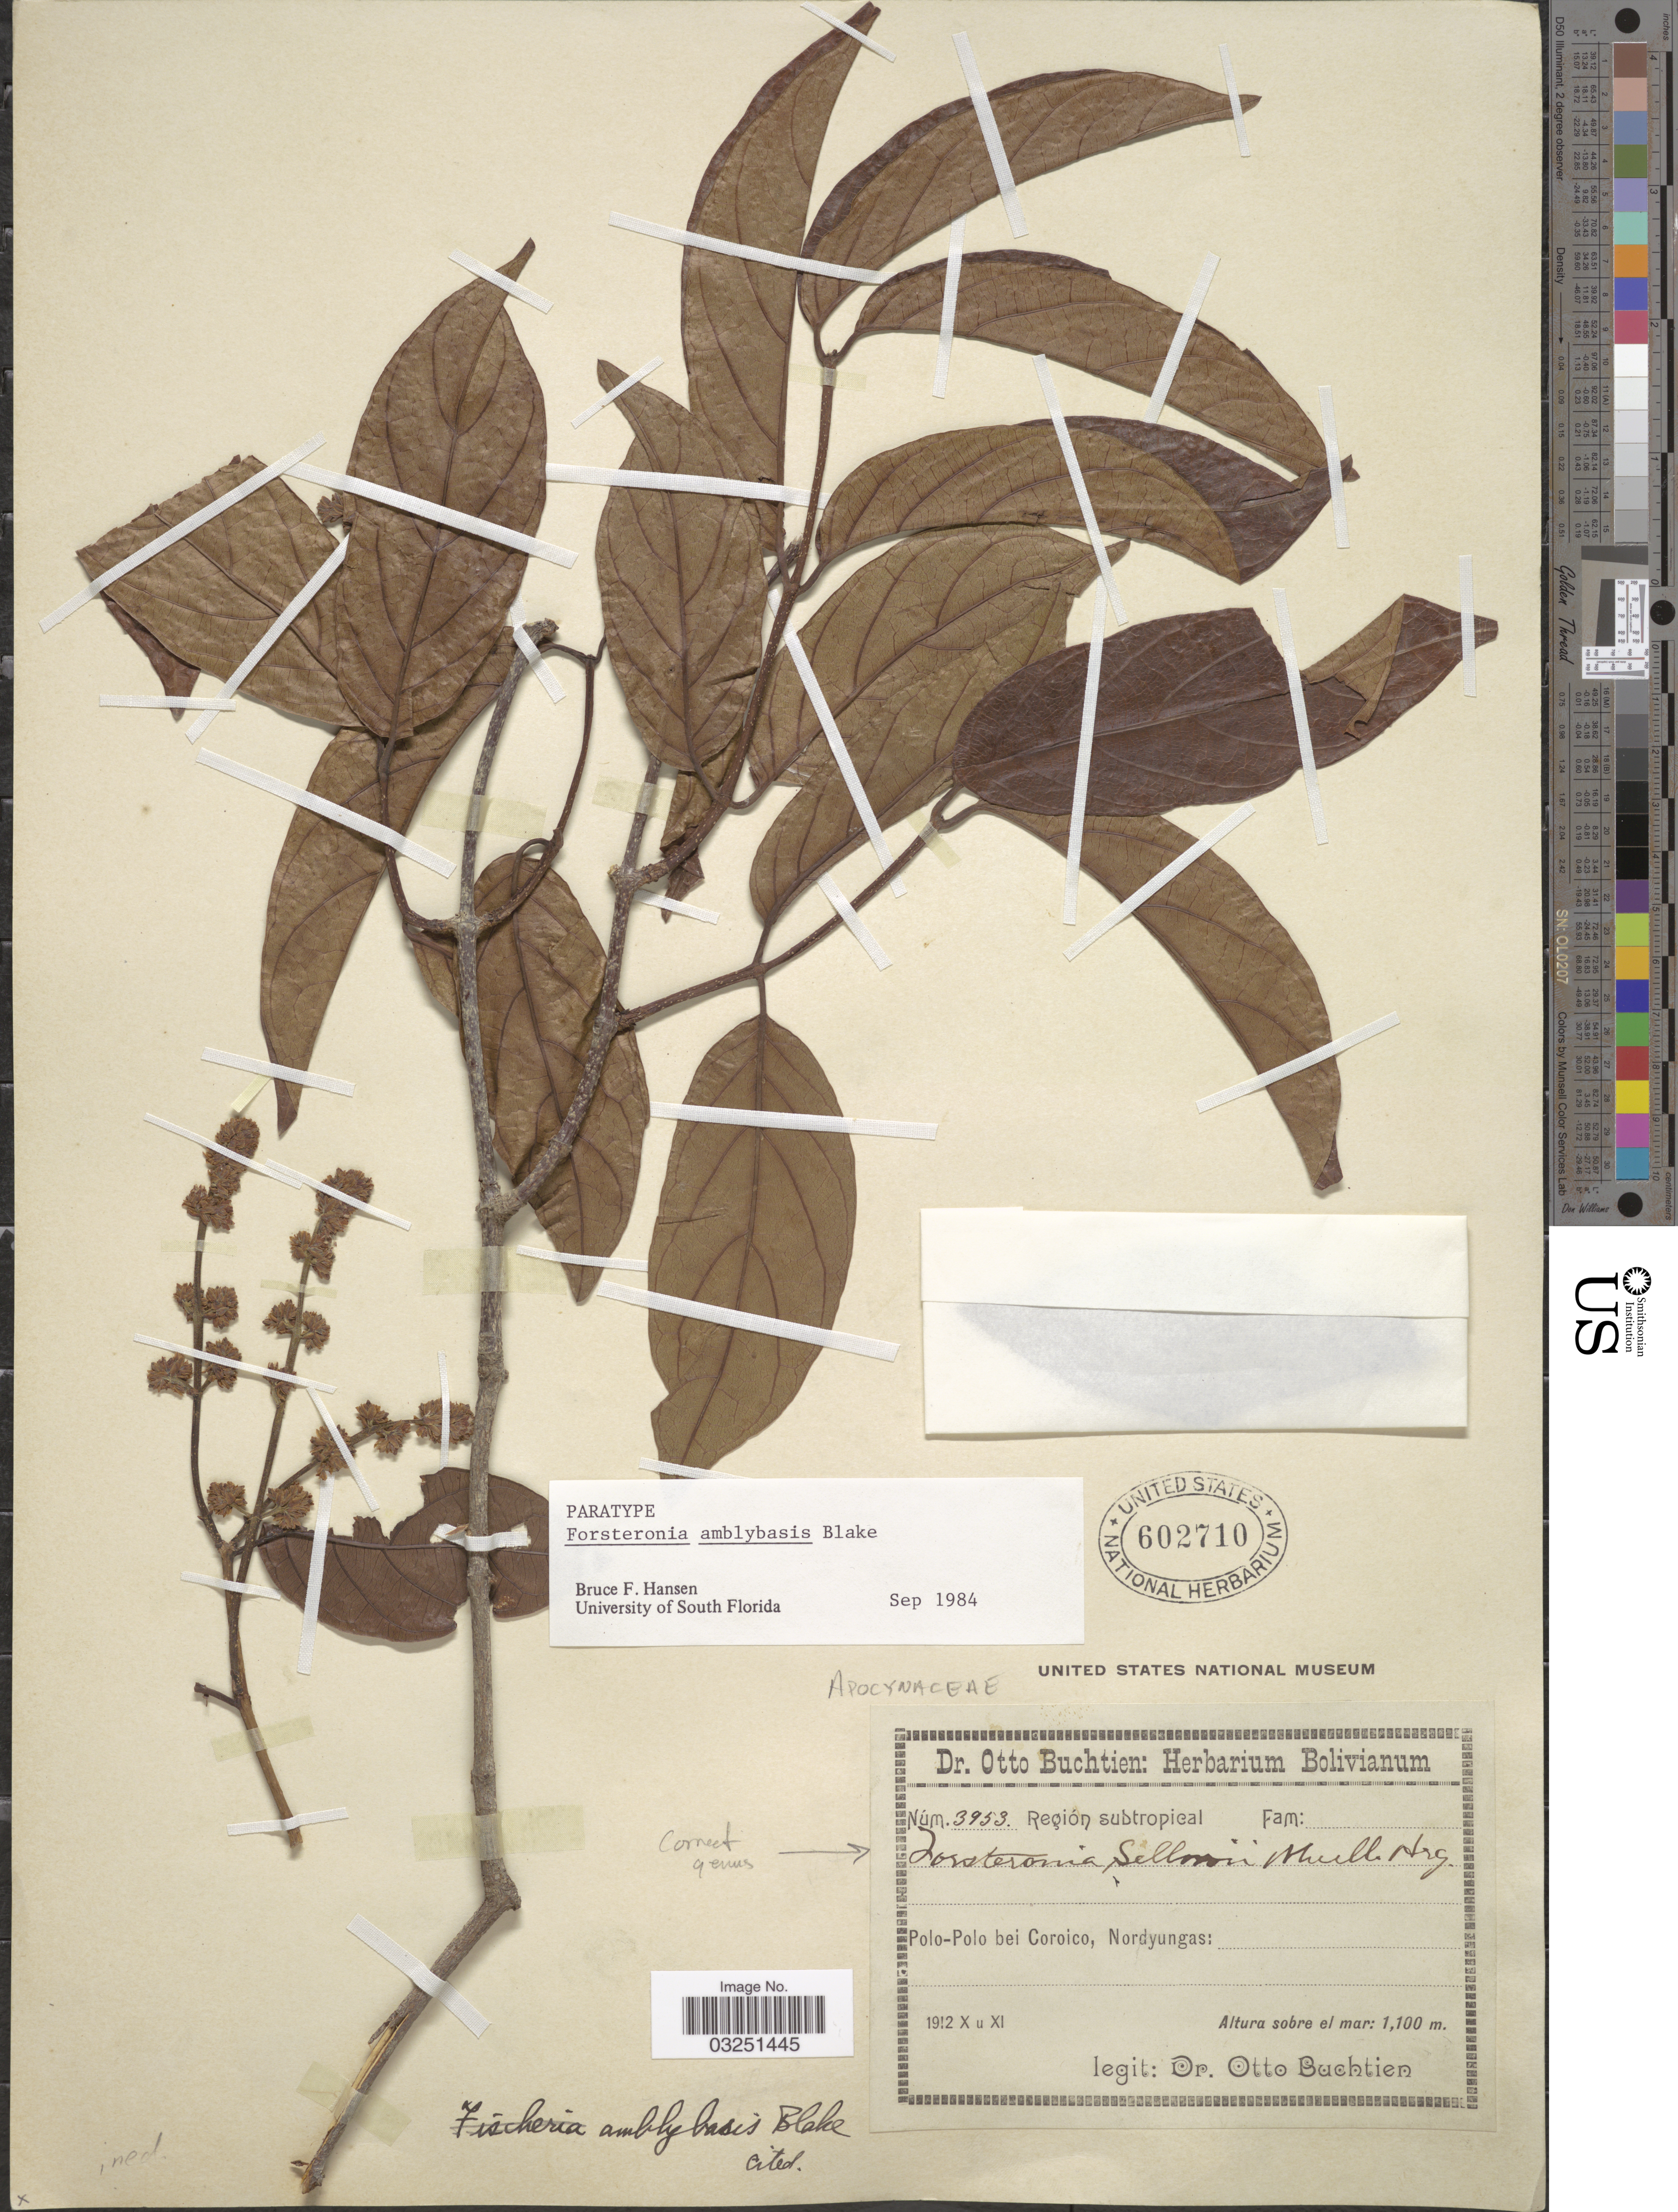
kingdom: Plantae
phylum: Tracheophyta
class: Magnoliopsida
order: Gentianales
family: Apocynaceae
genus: Forsteronia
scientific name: Forsteronia amblybasis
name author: S.F. Blake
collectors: O. Buchtien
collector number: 3953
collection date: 1912-10/1912-11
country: Bolivia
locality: Región subtropical. Polo-Polo bei Coroico, Nordyungas.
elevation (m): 1100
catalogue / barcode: US 602710